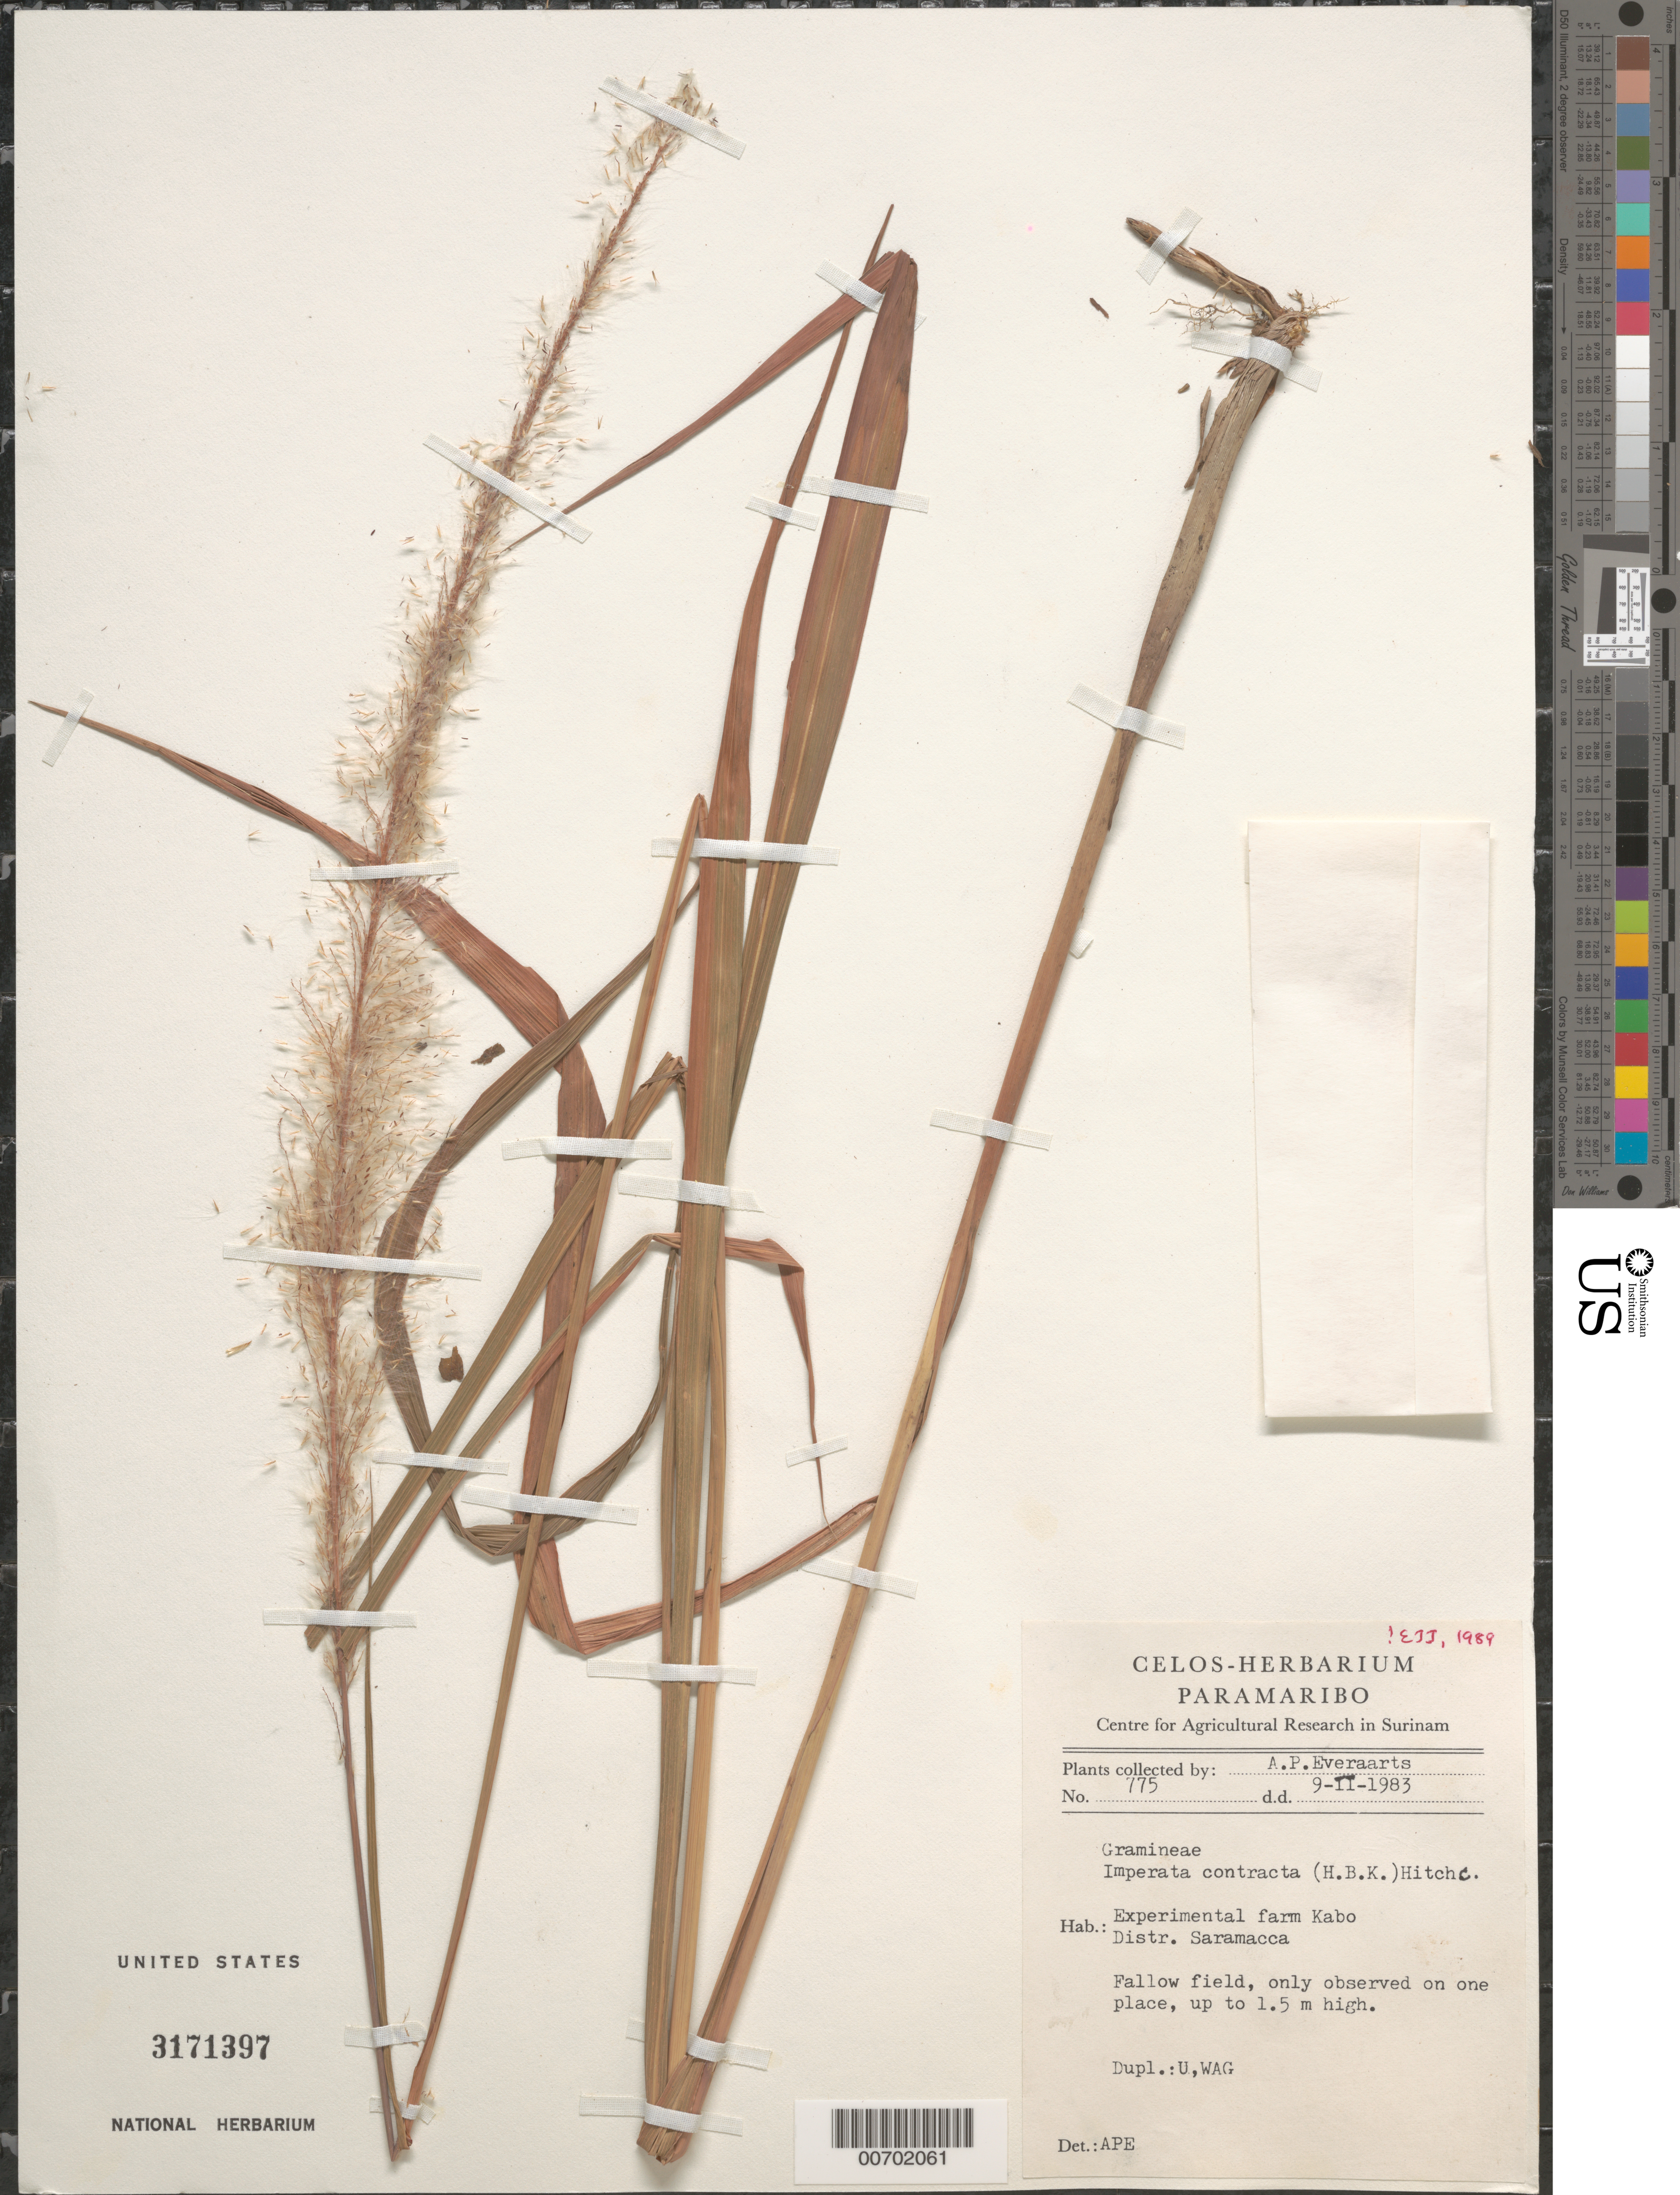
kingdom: Plantae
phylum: Tracheophyta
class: Liliopsida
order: Poales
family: Poaceae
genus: Imperata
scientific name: Imperata contracta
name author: (Kunth) Hitchc.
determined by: Judziewicz, E. J.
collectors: A. Everaarts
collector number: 775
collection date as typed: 9-Feb-83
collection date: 1983-02-09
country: Suriname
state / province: Saramacca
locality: Kabo Experimental Farm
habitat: Fallow field, only observed on one place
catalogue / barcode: US 3171397